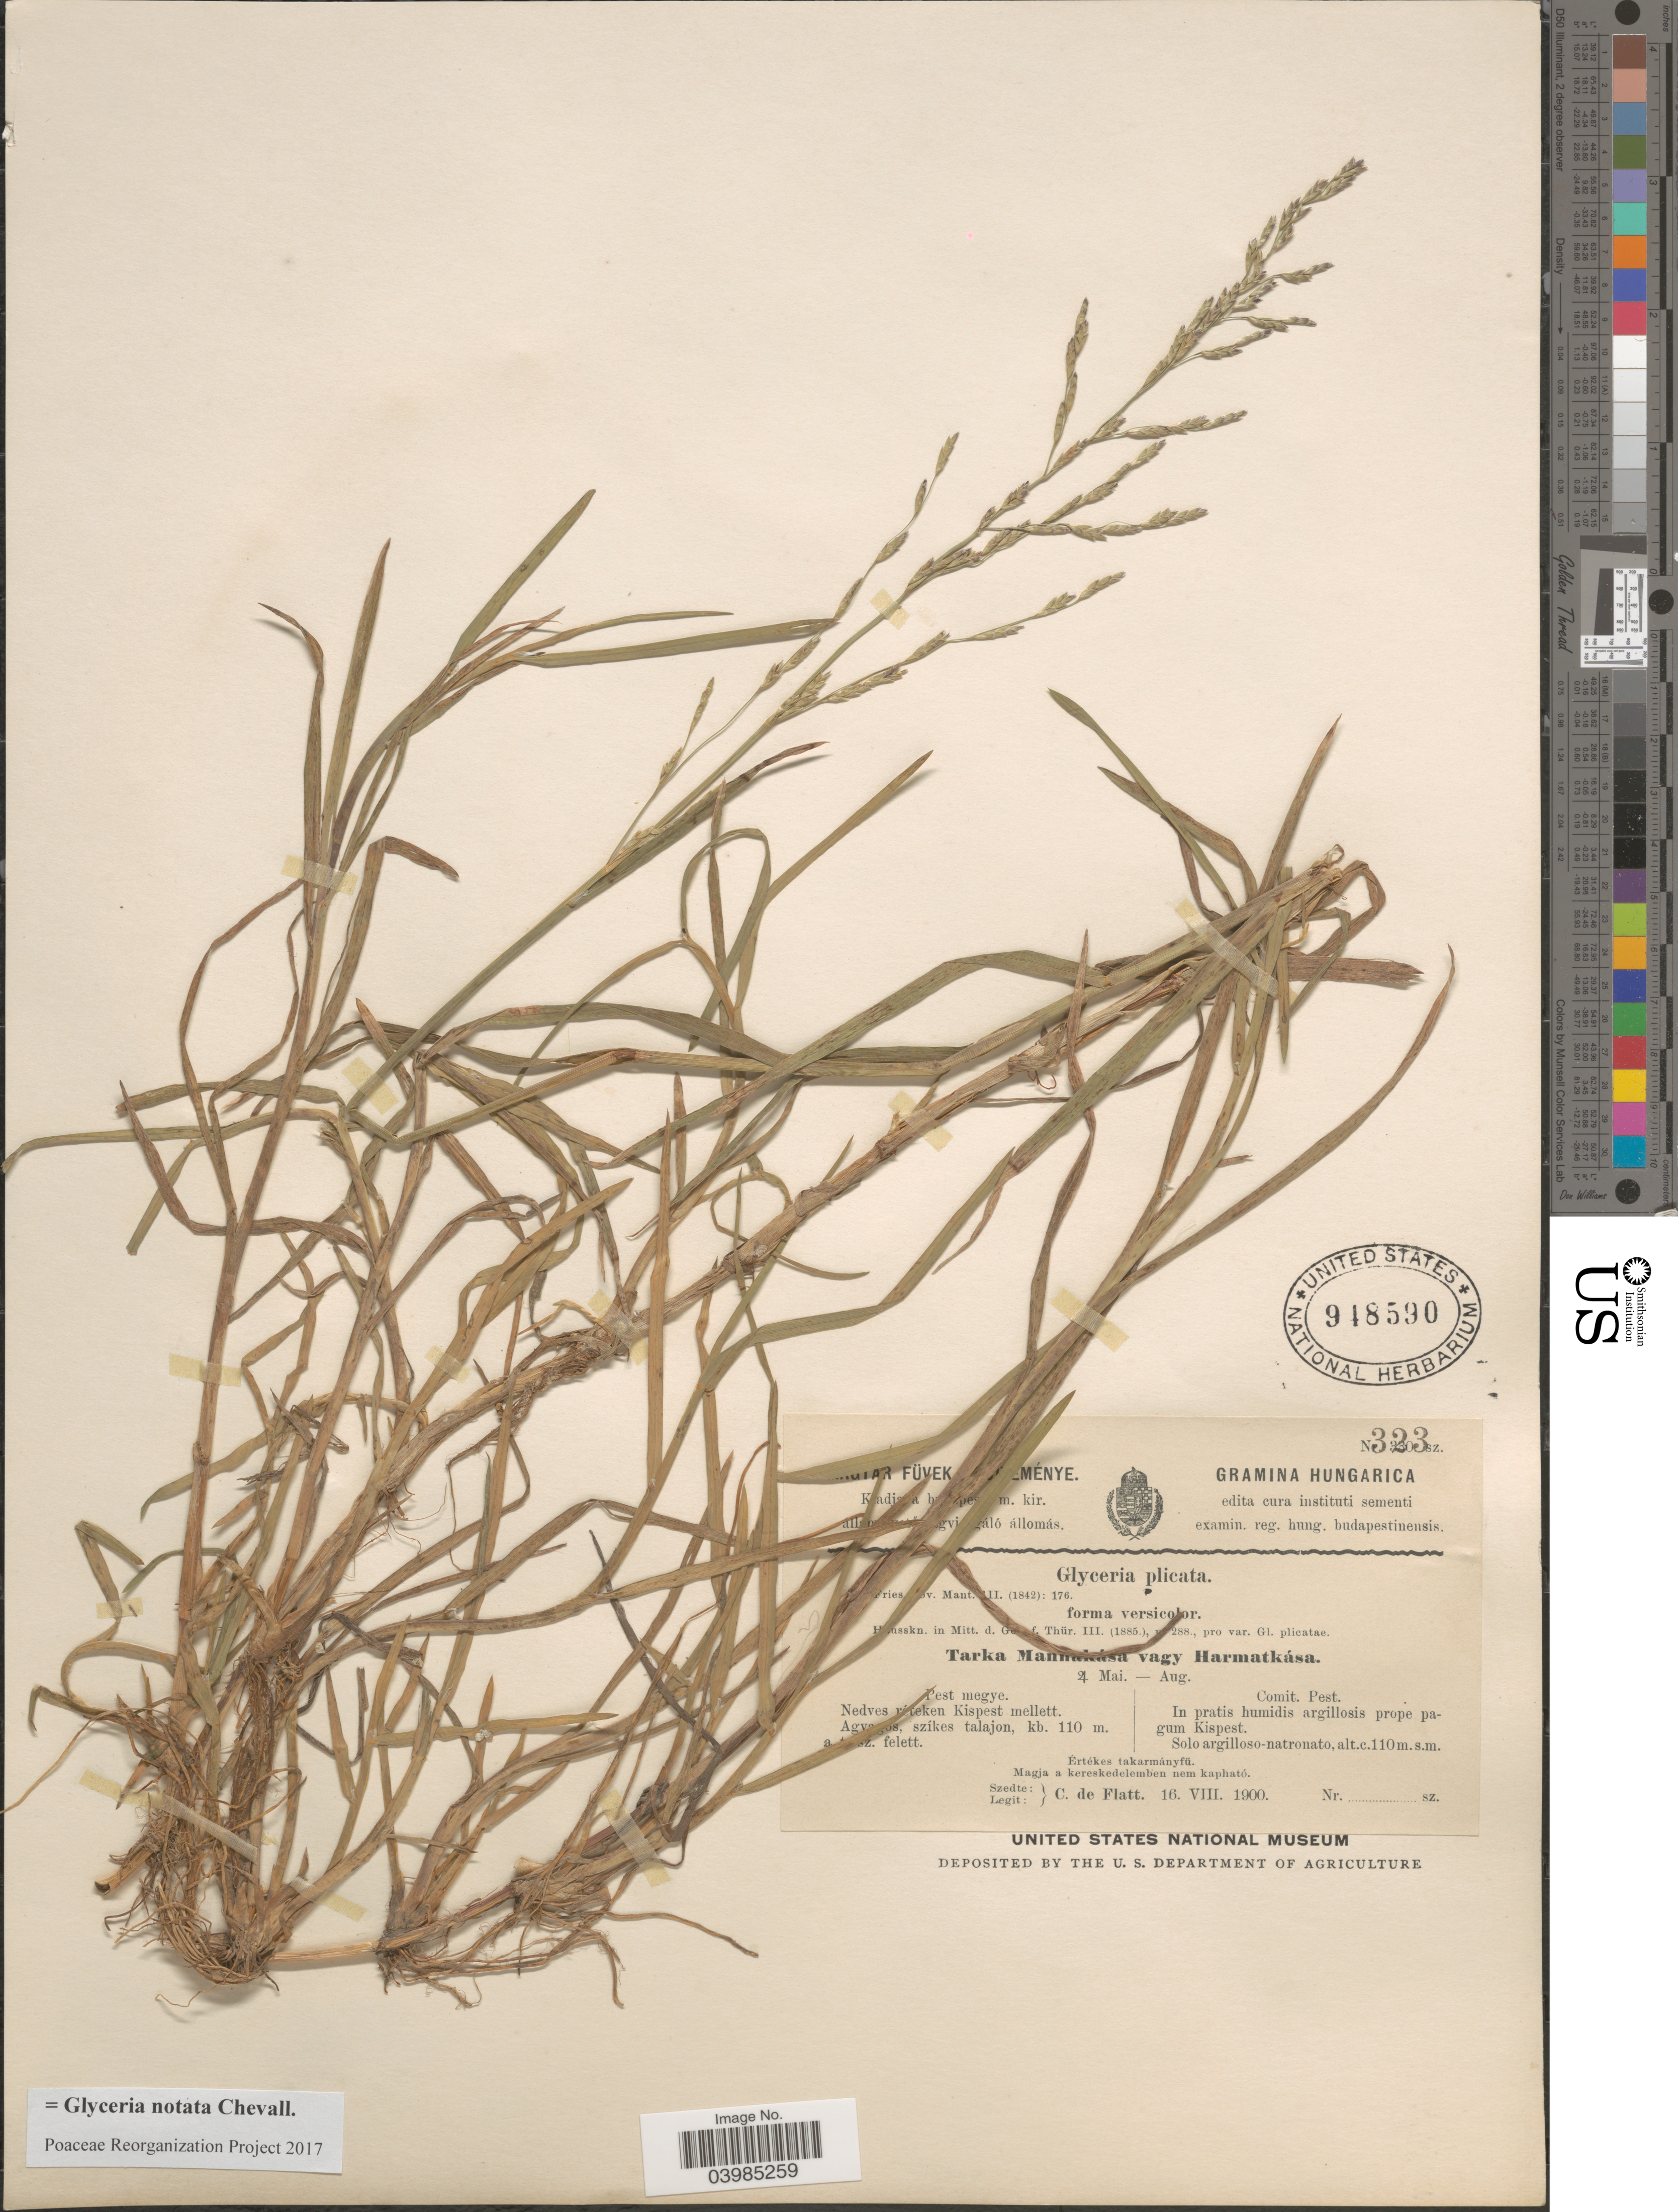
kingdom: Plantae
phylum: Tracheophyta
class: Liliopsida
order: Poales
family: Poaceae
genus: Glyceria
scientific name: Glyceria notata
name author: Chevall.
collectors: C. de Flatt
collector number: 323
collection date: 1900-08-16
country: Hungary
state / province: Budapest, Capital District of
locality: In pratis humidis argillosis prope pagum Kispest.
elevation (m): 110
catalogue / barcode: US 948590